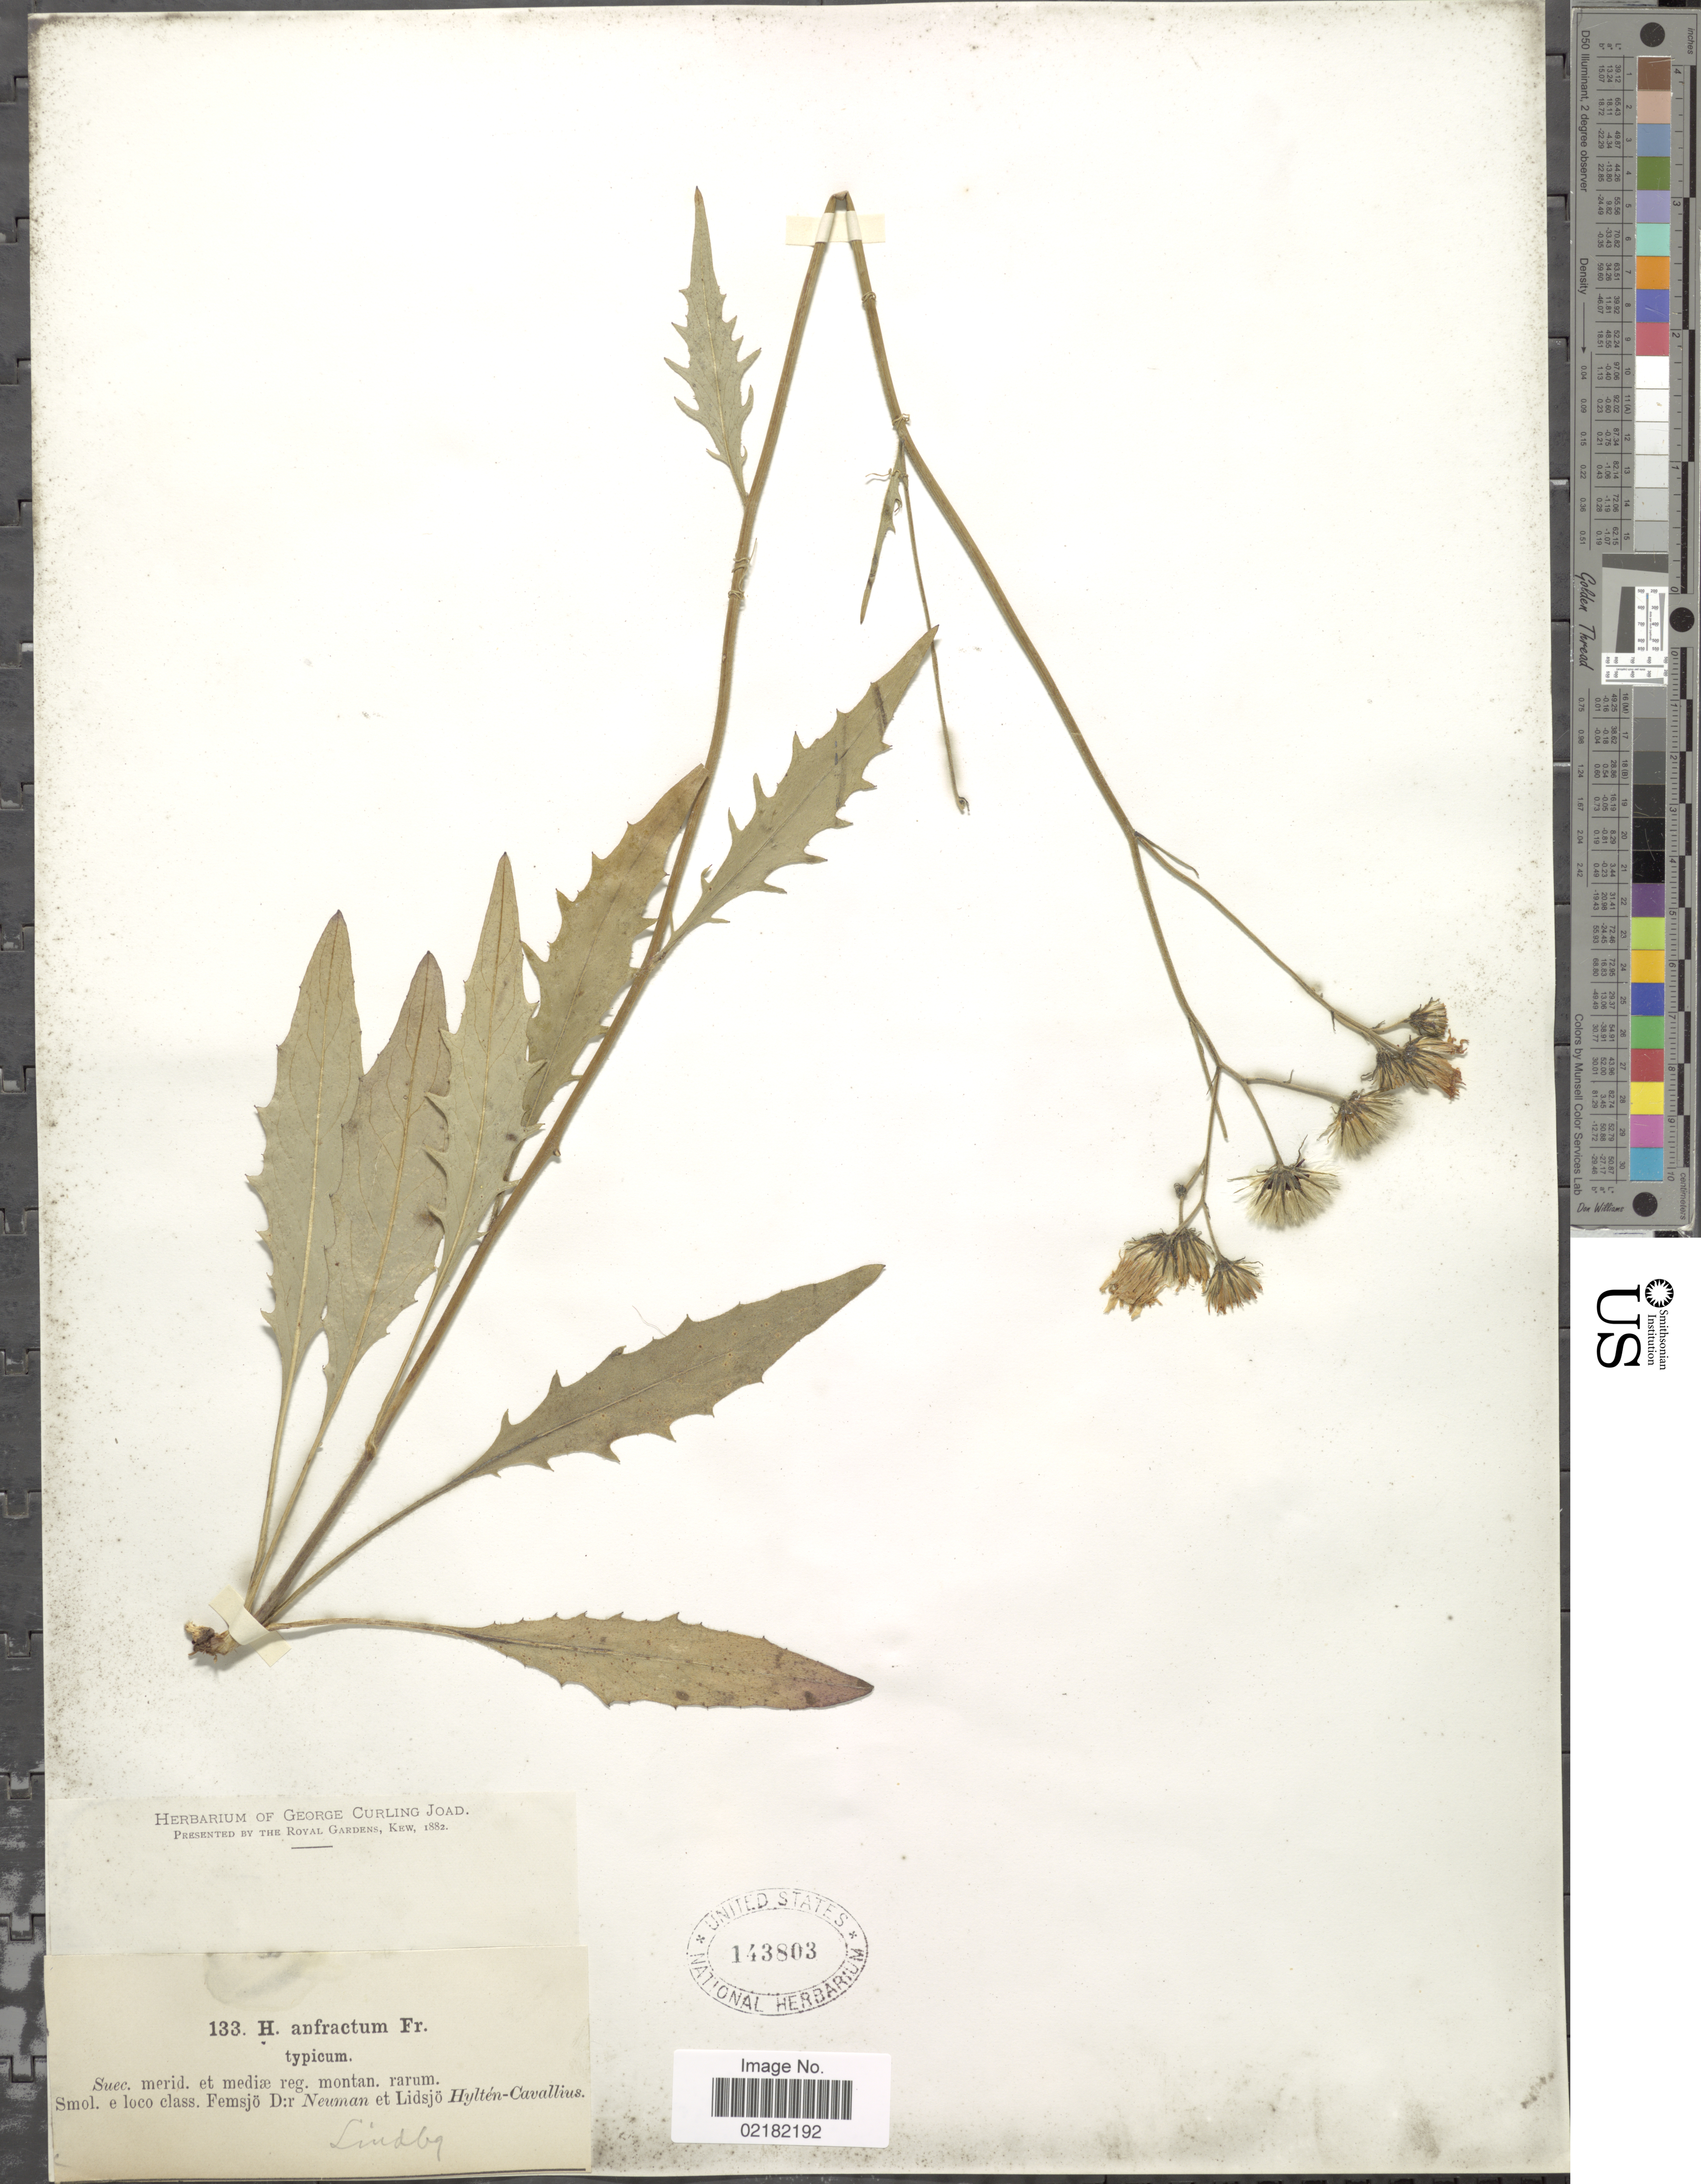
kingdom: Plantae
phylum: Tracheophyta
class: Magnoliopsida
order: Asterales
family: Asteraceae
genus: Hieracium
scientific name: Hieracium lachenalii subsp. anfractum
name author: (Fr.) Zahn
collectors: Neuman & Lindbg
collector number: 133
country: Sweden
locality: Suec. merid. et mediae reg. montan. rarum. Smol. e loco class. Femsjö D:r. Neuman et Lidsjo Hylten-Cavallius. Lindby.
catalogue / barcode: US 143803